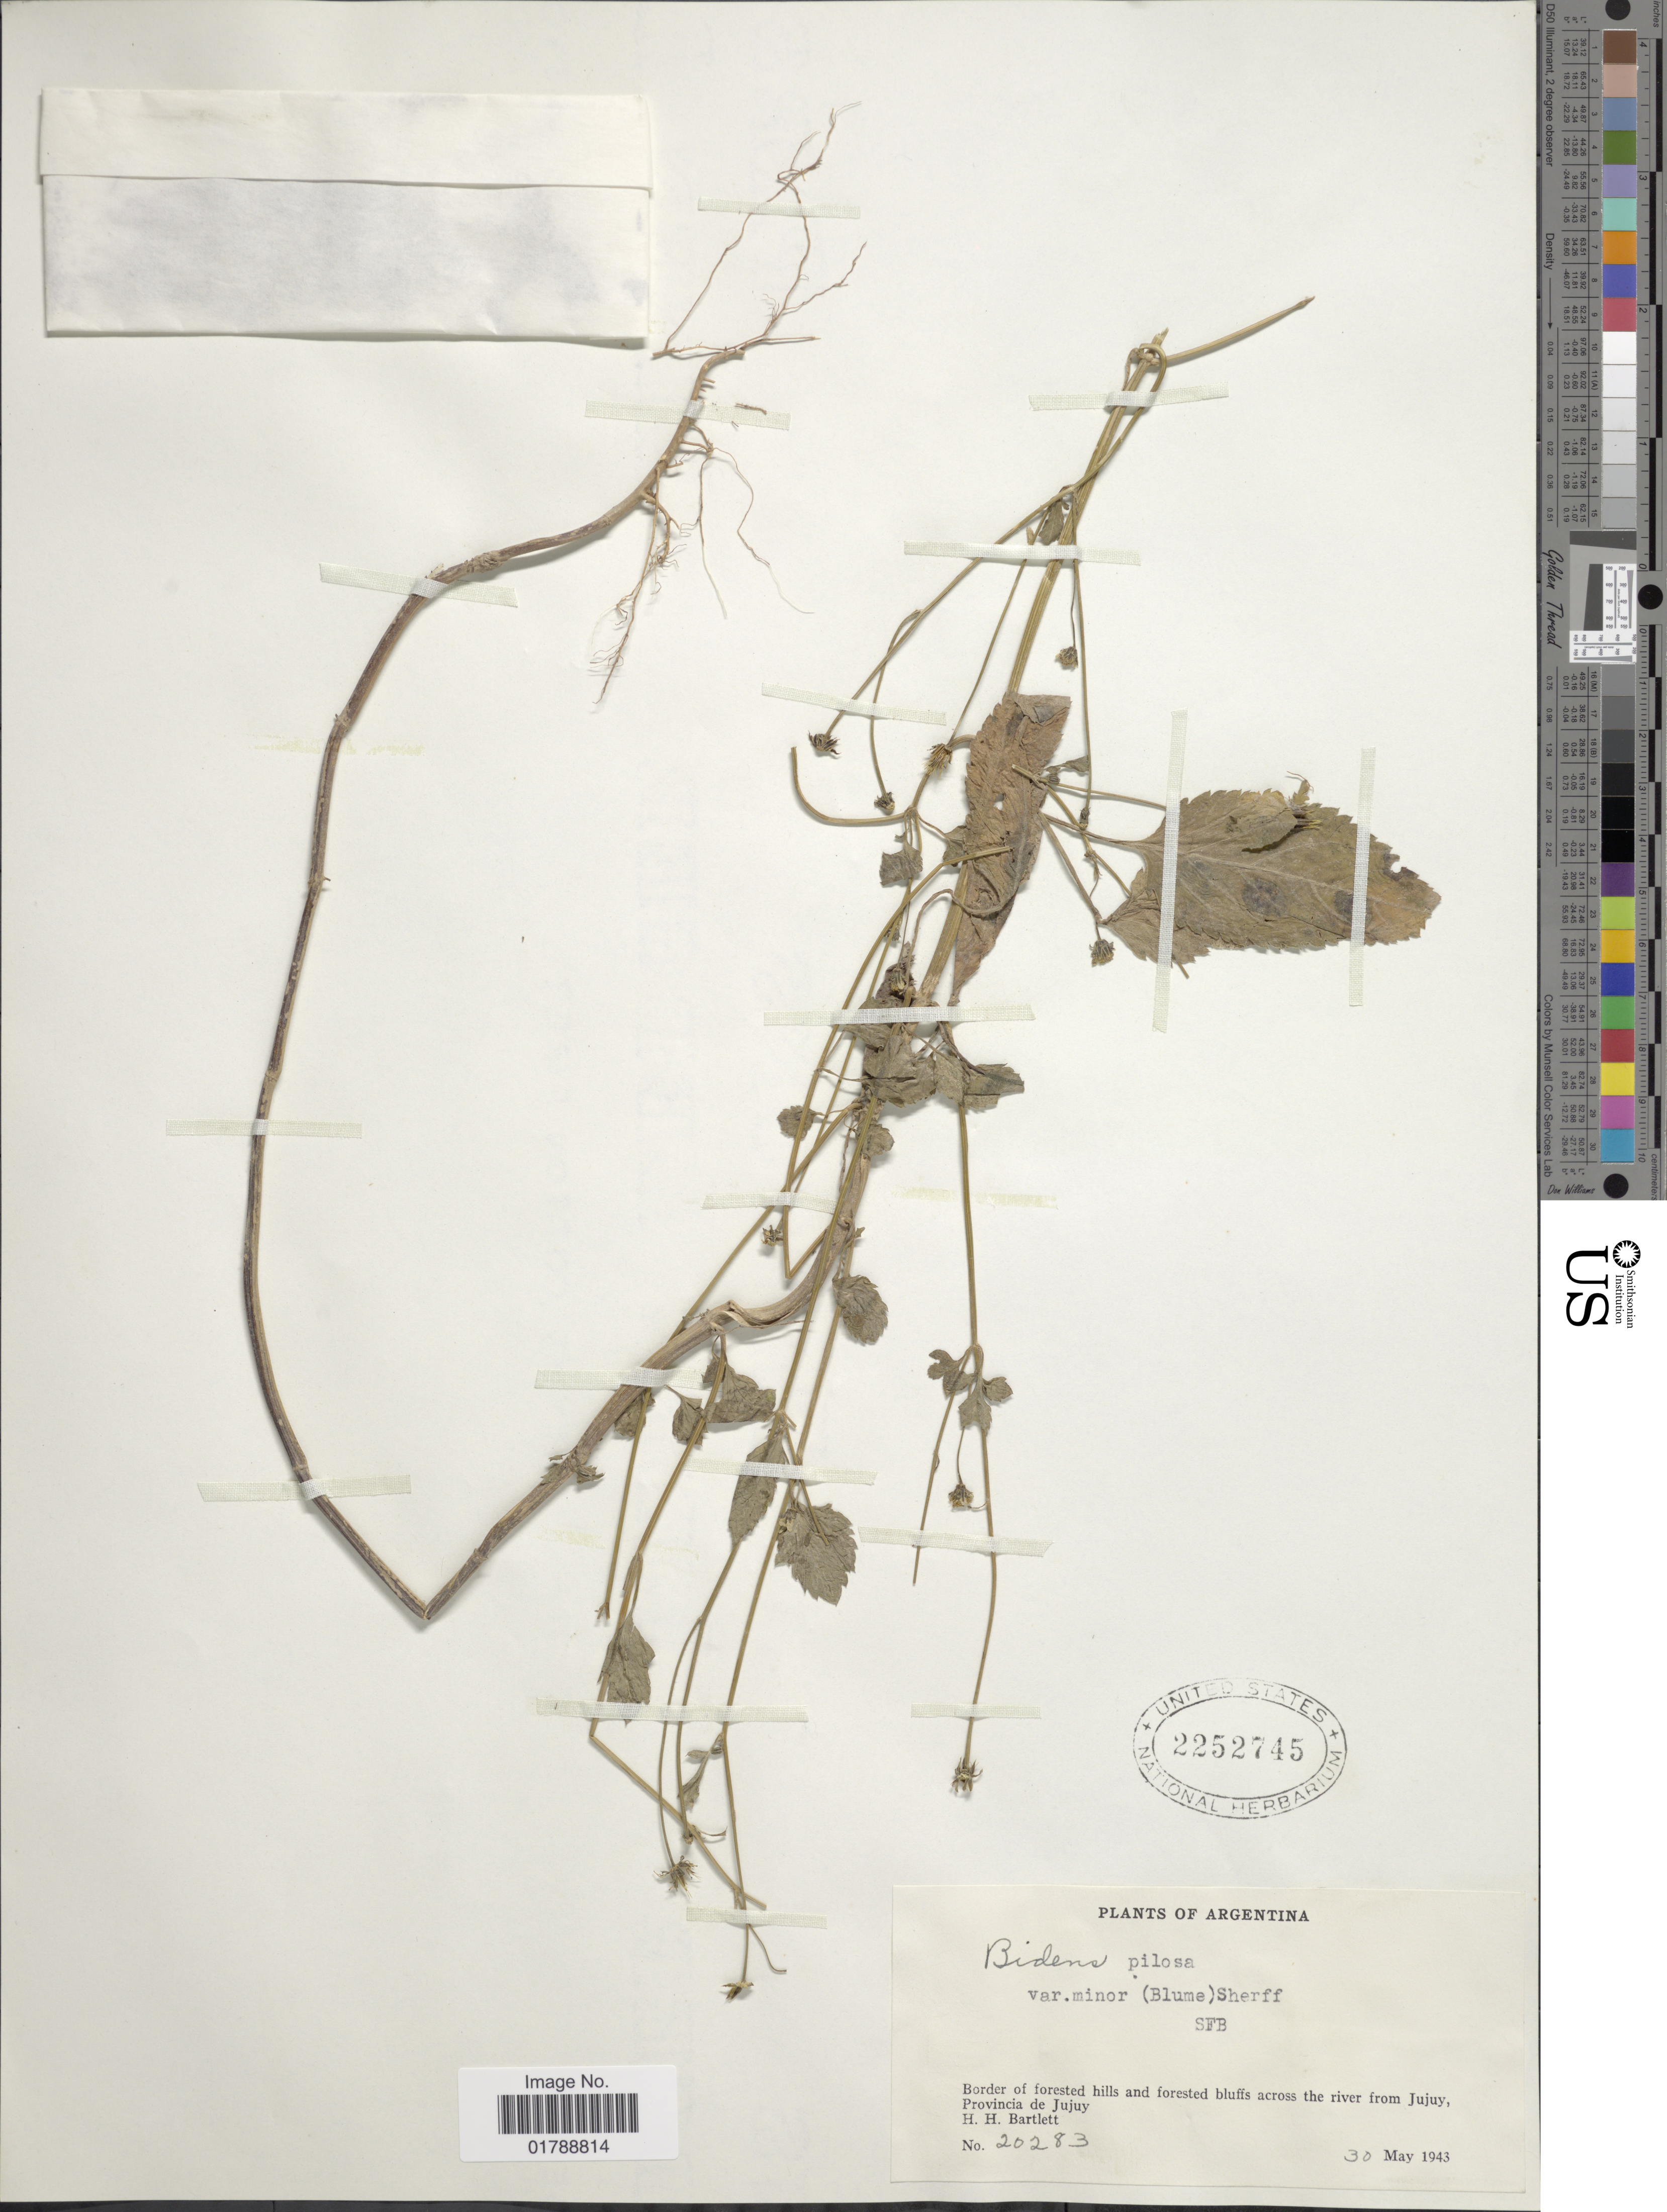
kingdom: Plantae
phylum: Tracheophyta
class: Magnoliopsida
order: Asterales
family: Asteraceae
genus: Bidens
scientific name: Bidens pilosa var. minor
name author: (Blume) Sherff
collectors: H. H. Bartlett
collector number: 20283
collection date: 1943-05-30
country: Argentina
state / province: Jujuy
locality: Across the river from Jujuy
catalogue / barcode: US 2252745